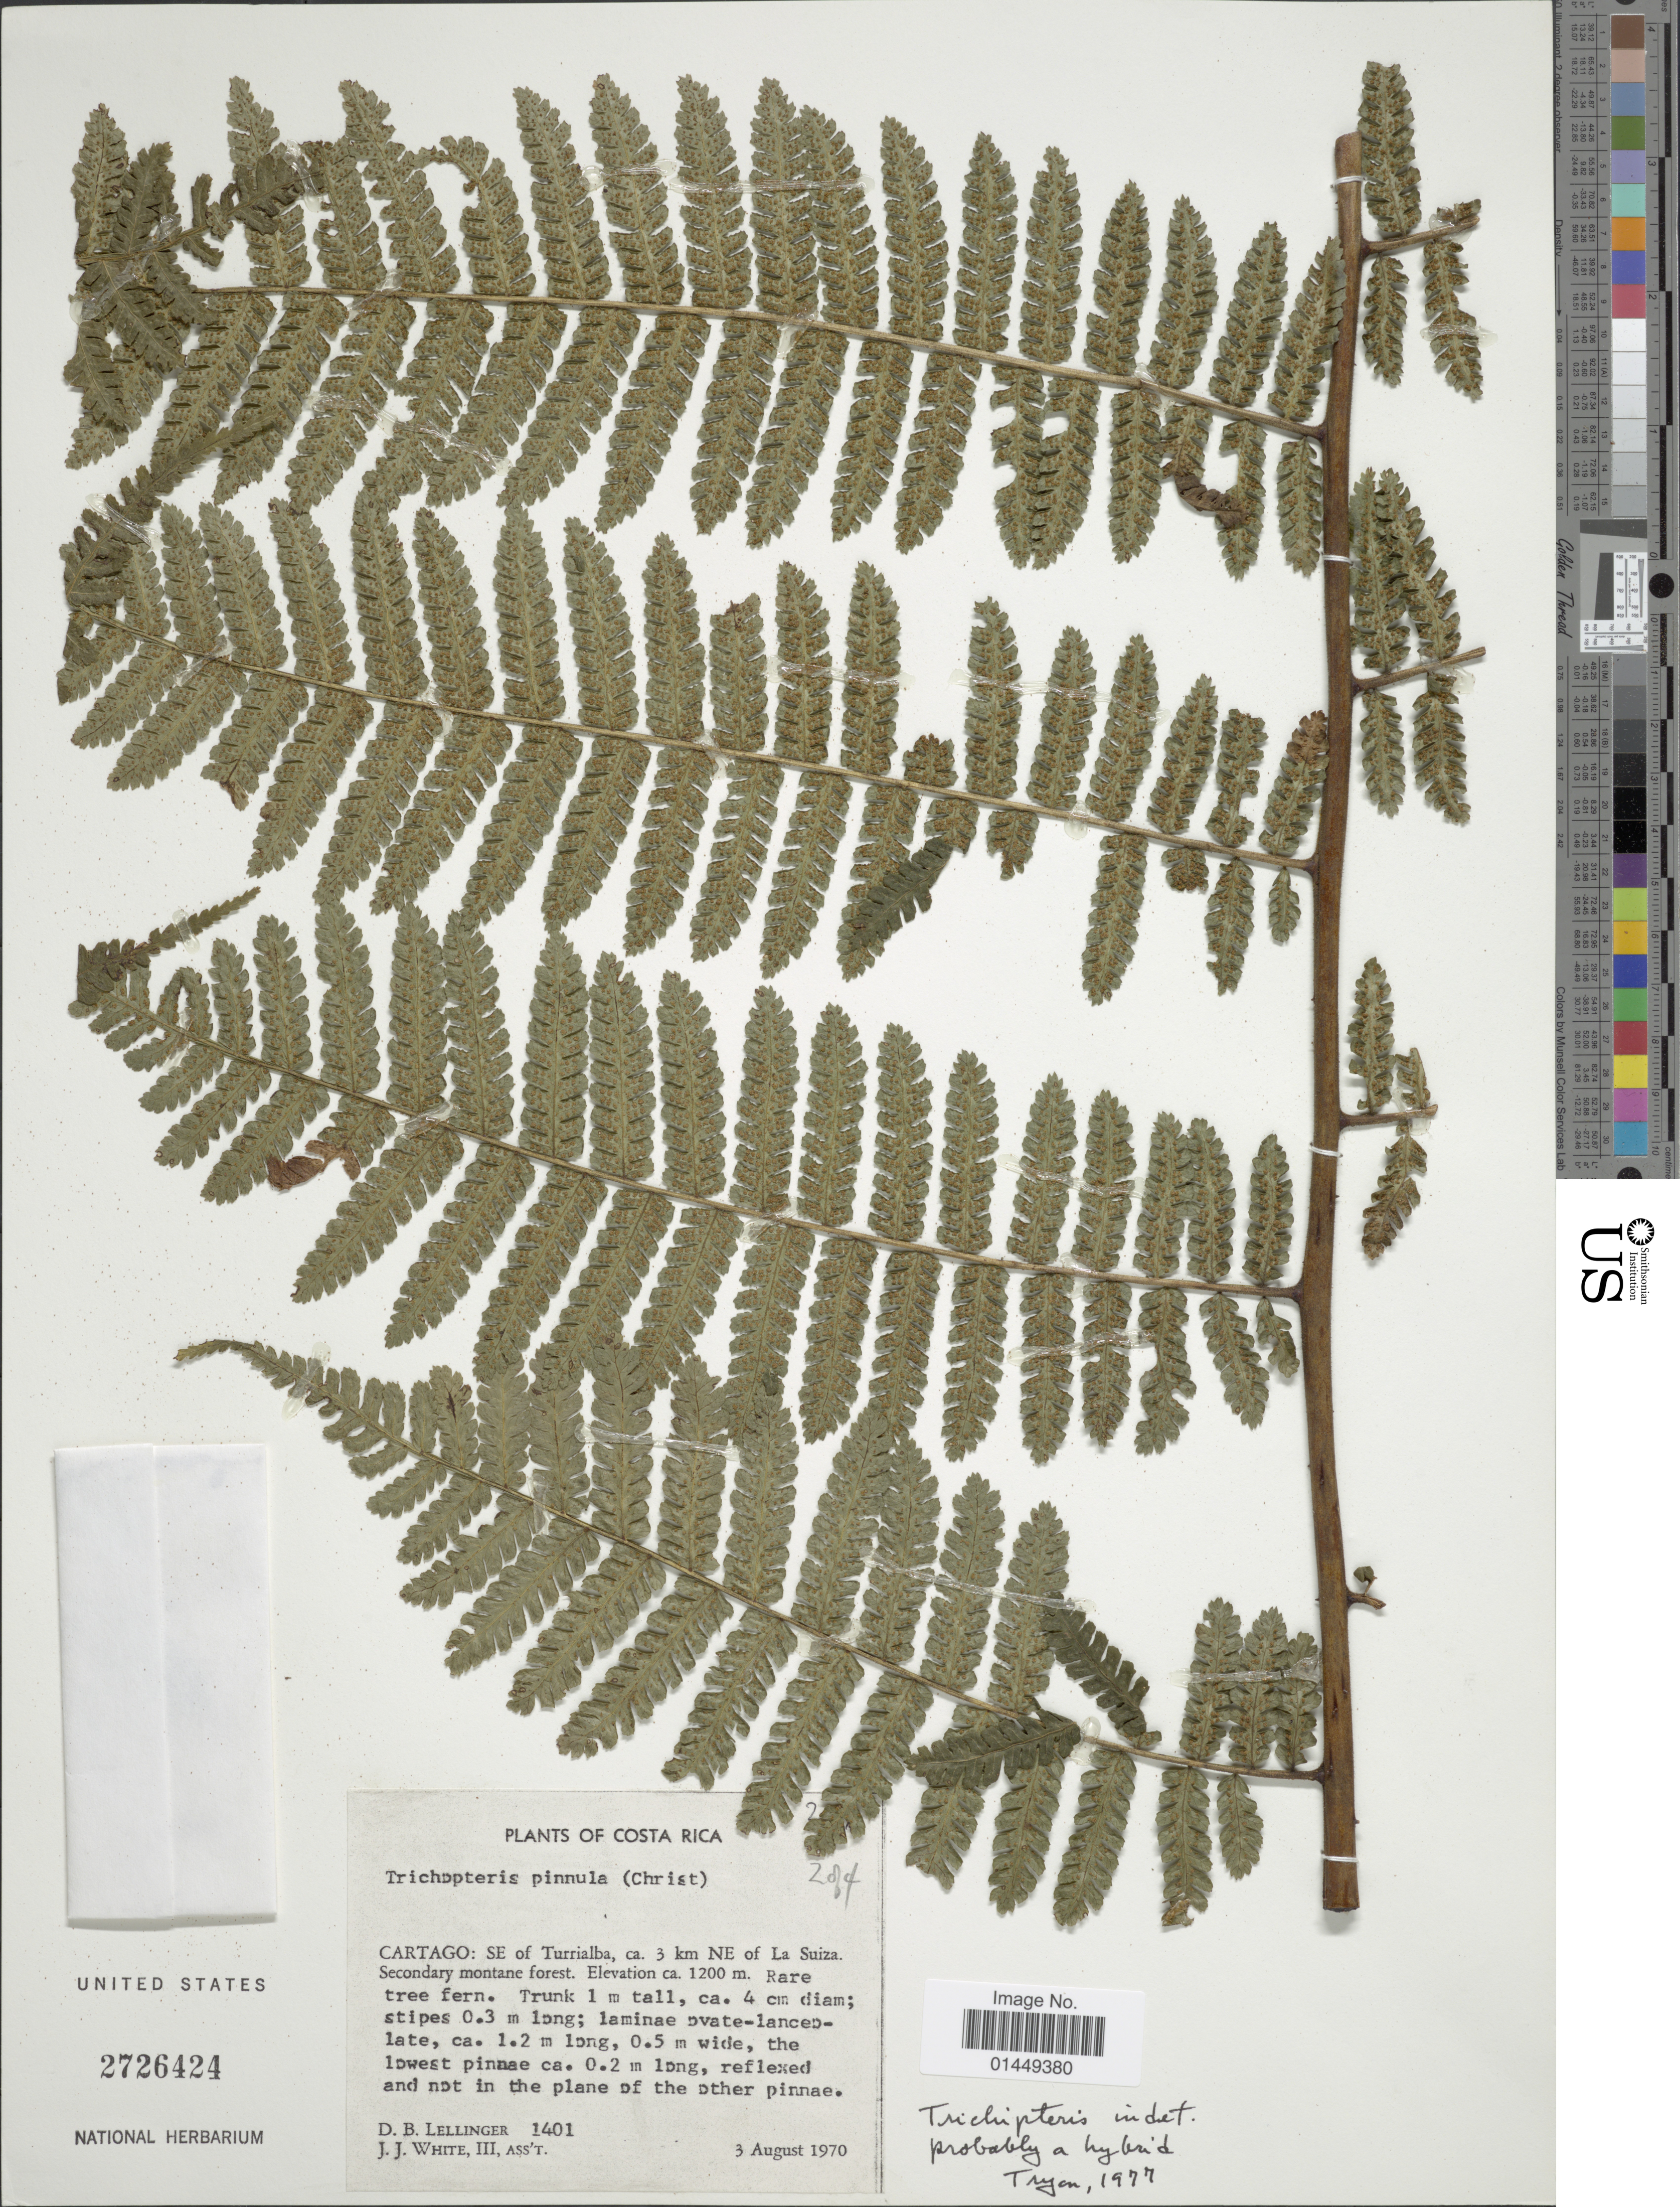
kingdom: Plantae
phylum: Tracheophyta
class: Polypodiopsida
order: Cyatheales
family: Cyatheaceae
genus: Cyathea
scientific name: Cyathea pinnula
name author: (Christ) R.C. Moran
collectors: D. B. Lellinger & J. J. White III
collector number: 1401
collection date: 1970-08-03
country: Costa Rica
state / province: Cartago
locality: Cartago: SE of Turrialba, ca. 3 km NE of La Suiza.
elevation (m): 1200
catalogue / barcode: US 2726424